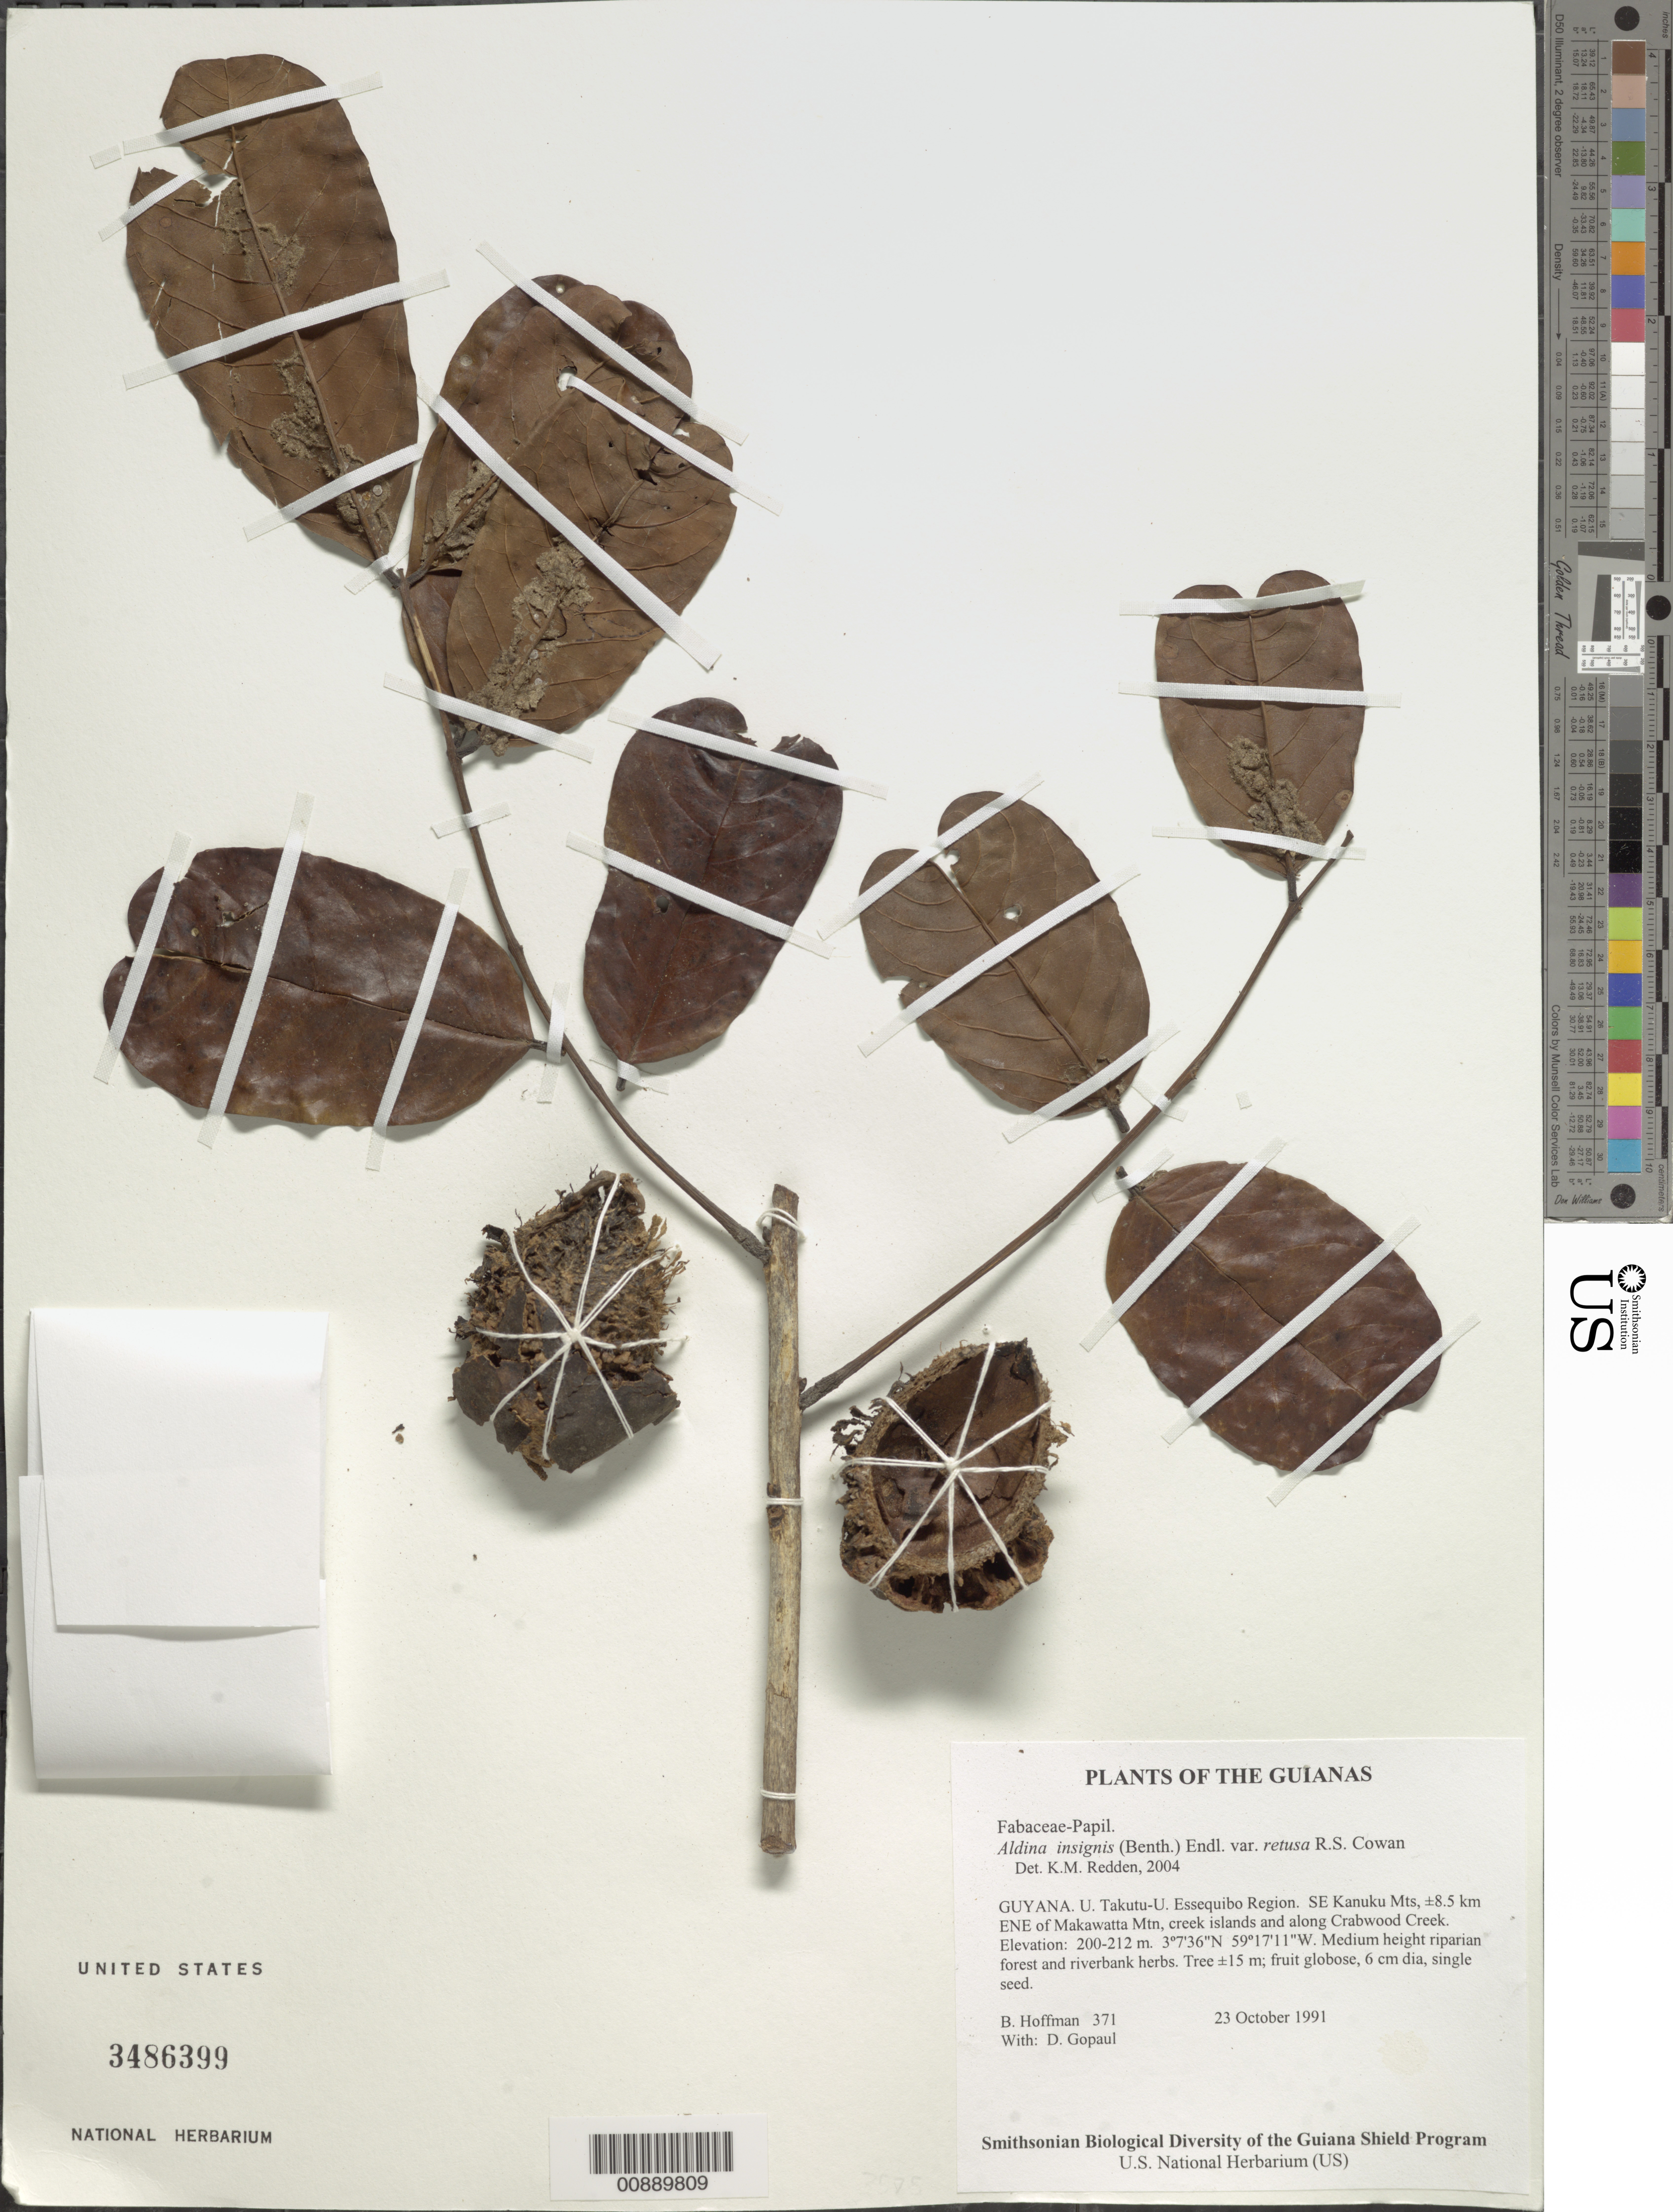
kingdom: Plantae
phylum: Tracheophyta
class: Magnoliopsida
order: Fabales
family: Fabaceae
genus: Aldina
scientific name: Aldina insignis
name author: (Benth.) Endl.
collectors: B. Hoffman & D. Gopaul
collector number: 371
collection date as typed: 23 October 1991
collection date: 1991-10-23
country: Guyana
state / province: U. Takutu-U. Essequibo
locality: SE Kanuku Mts, ±8.5 km ENE of Makawatta Mtn, creek islands and along Crabwood Creek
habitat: Medium height riparian forest and riverbank herbs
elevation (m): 200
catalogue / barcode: US 3486399